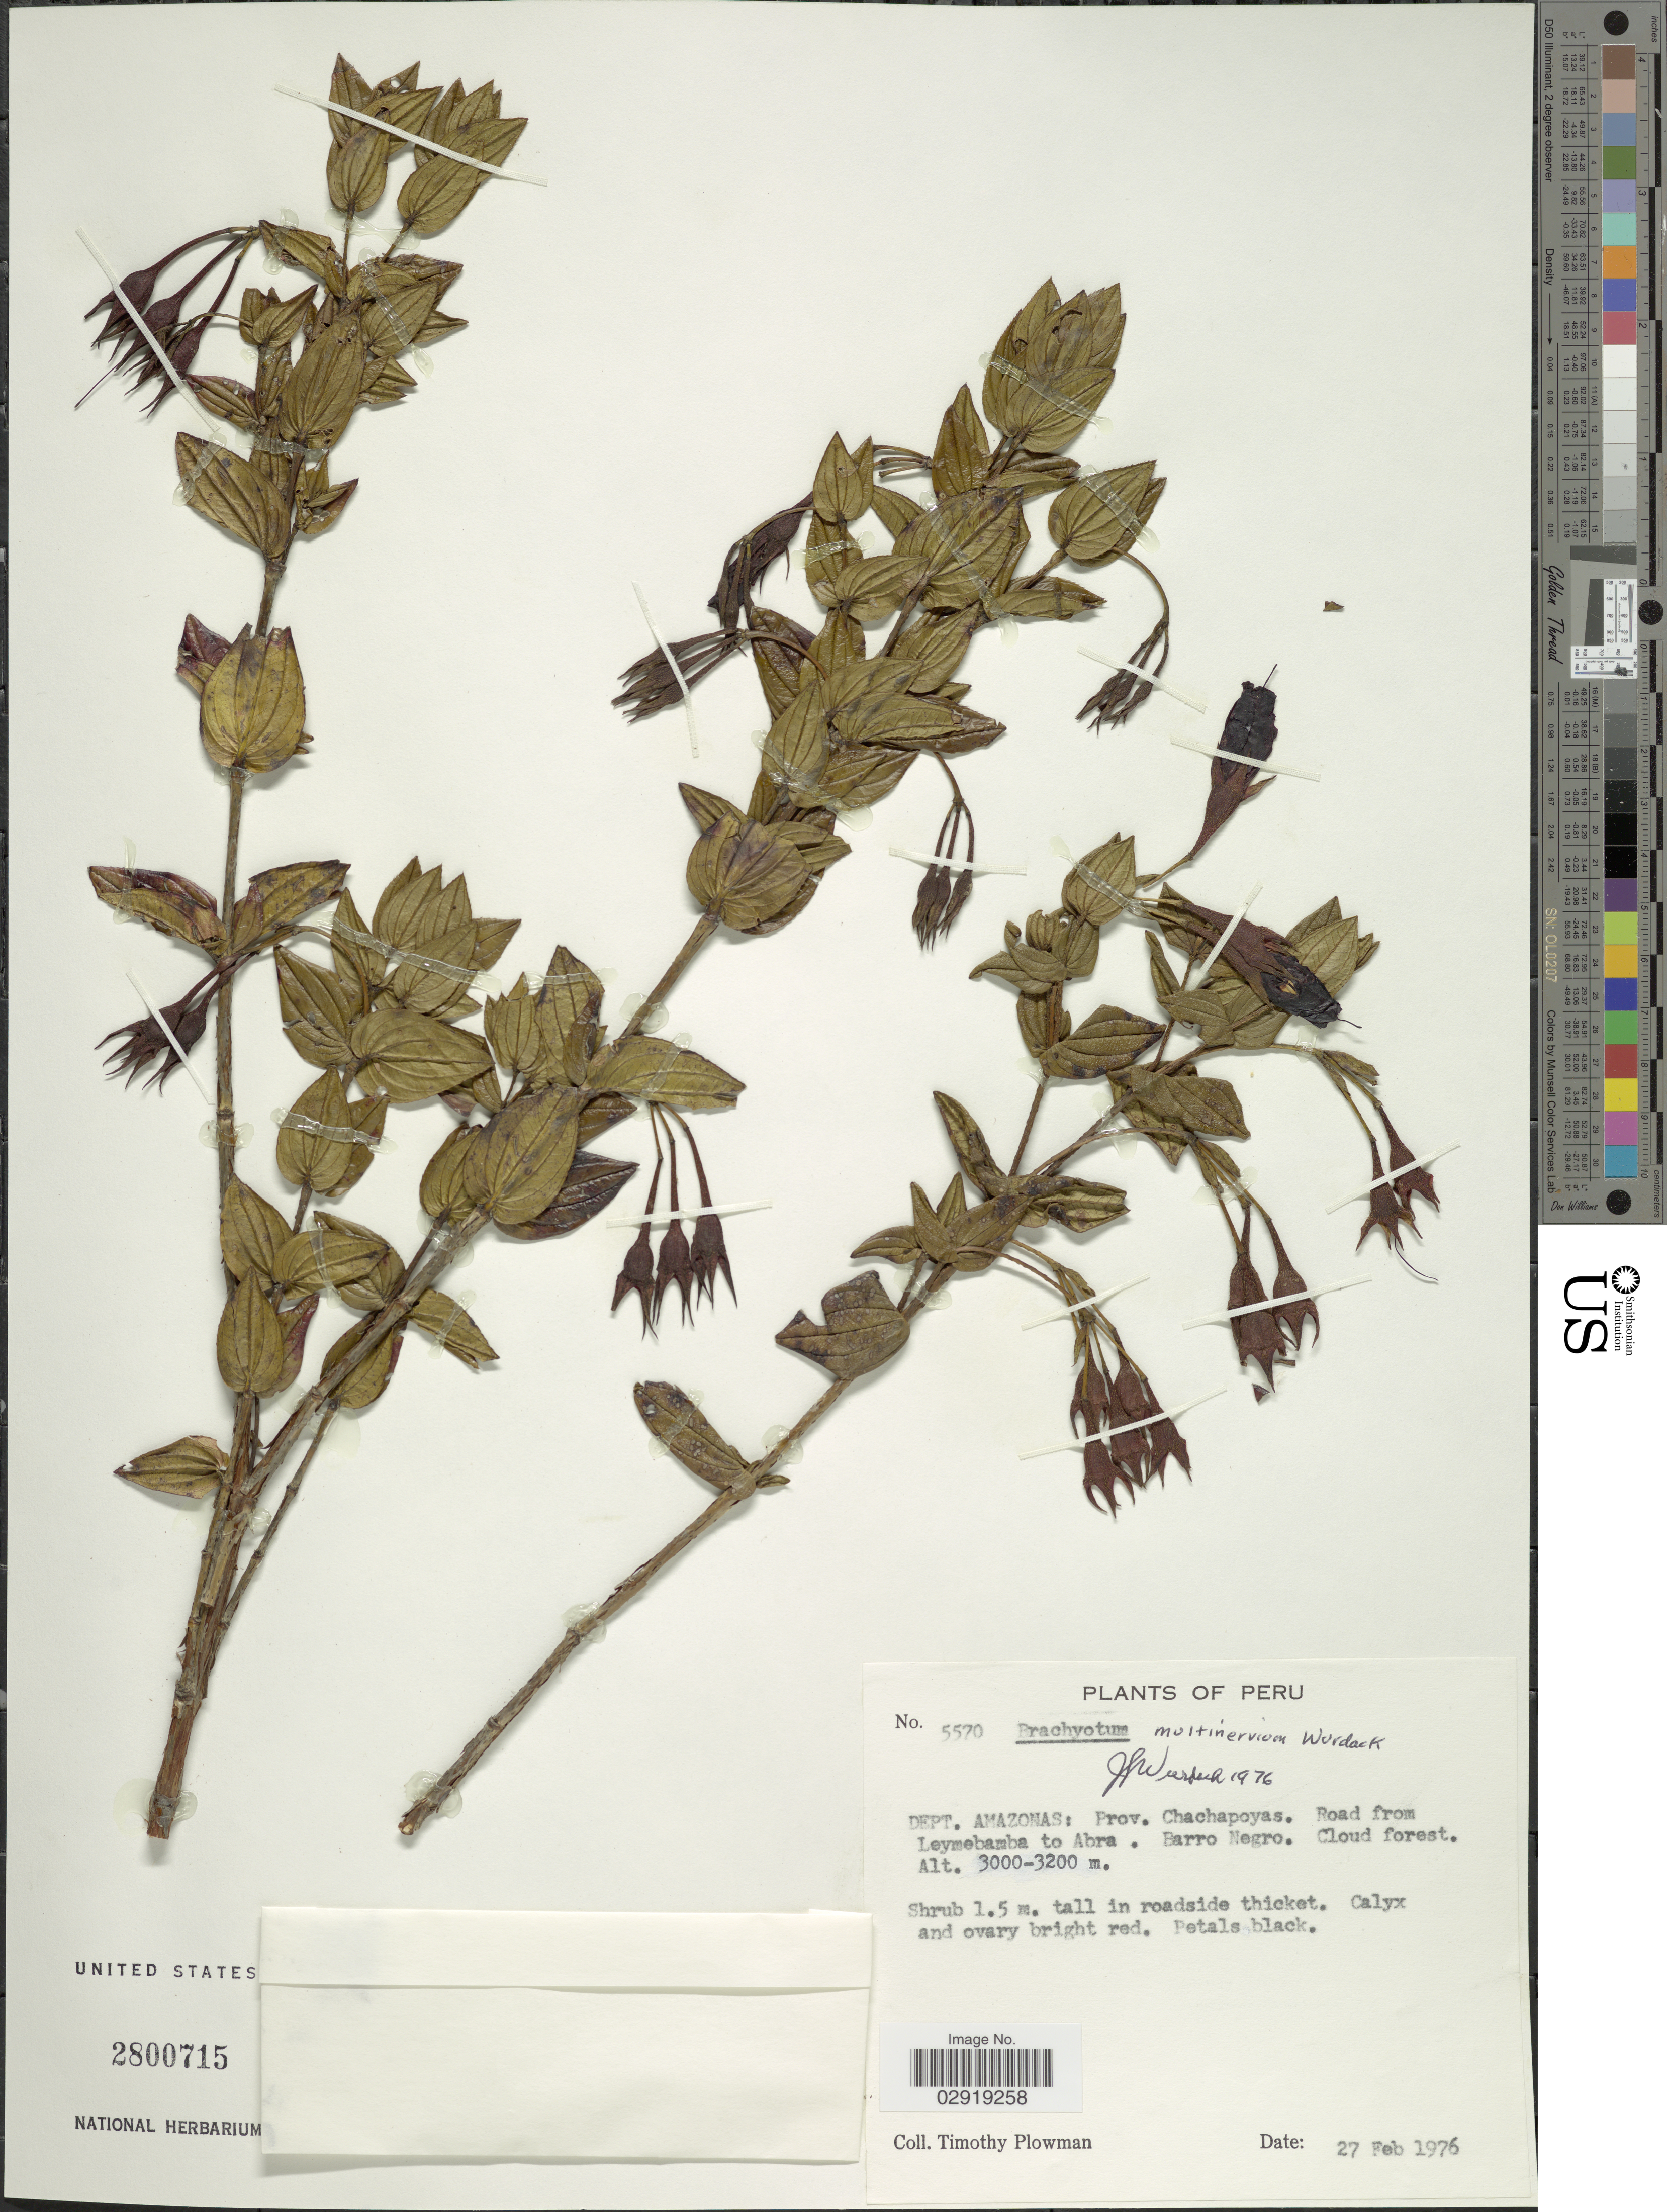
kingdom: Plantae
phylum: Tracheophyta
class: Magnoliopsida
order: Myrtales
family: Melastomataceae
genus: Brachyotum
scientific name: Brachyotum multinervium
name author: Wurdack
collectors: T. Plowman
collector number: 5570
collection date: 1976-02-27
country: Peru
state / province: Amazonas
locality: Dept. Amazonas: Prov. Chachapoyas. Road from Leymebamba to Abra. Barro Negro.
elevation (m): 3000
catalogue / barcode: US 2800715